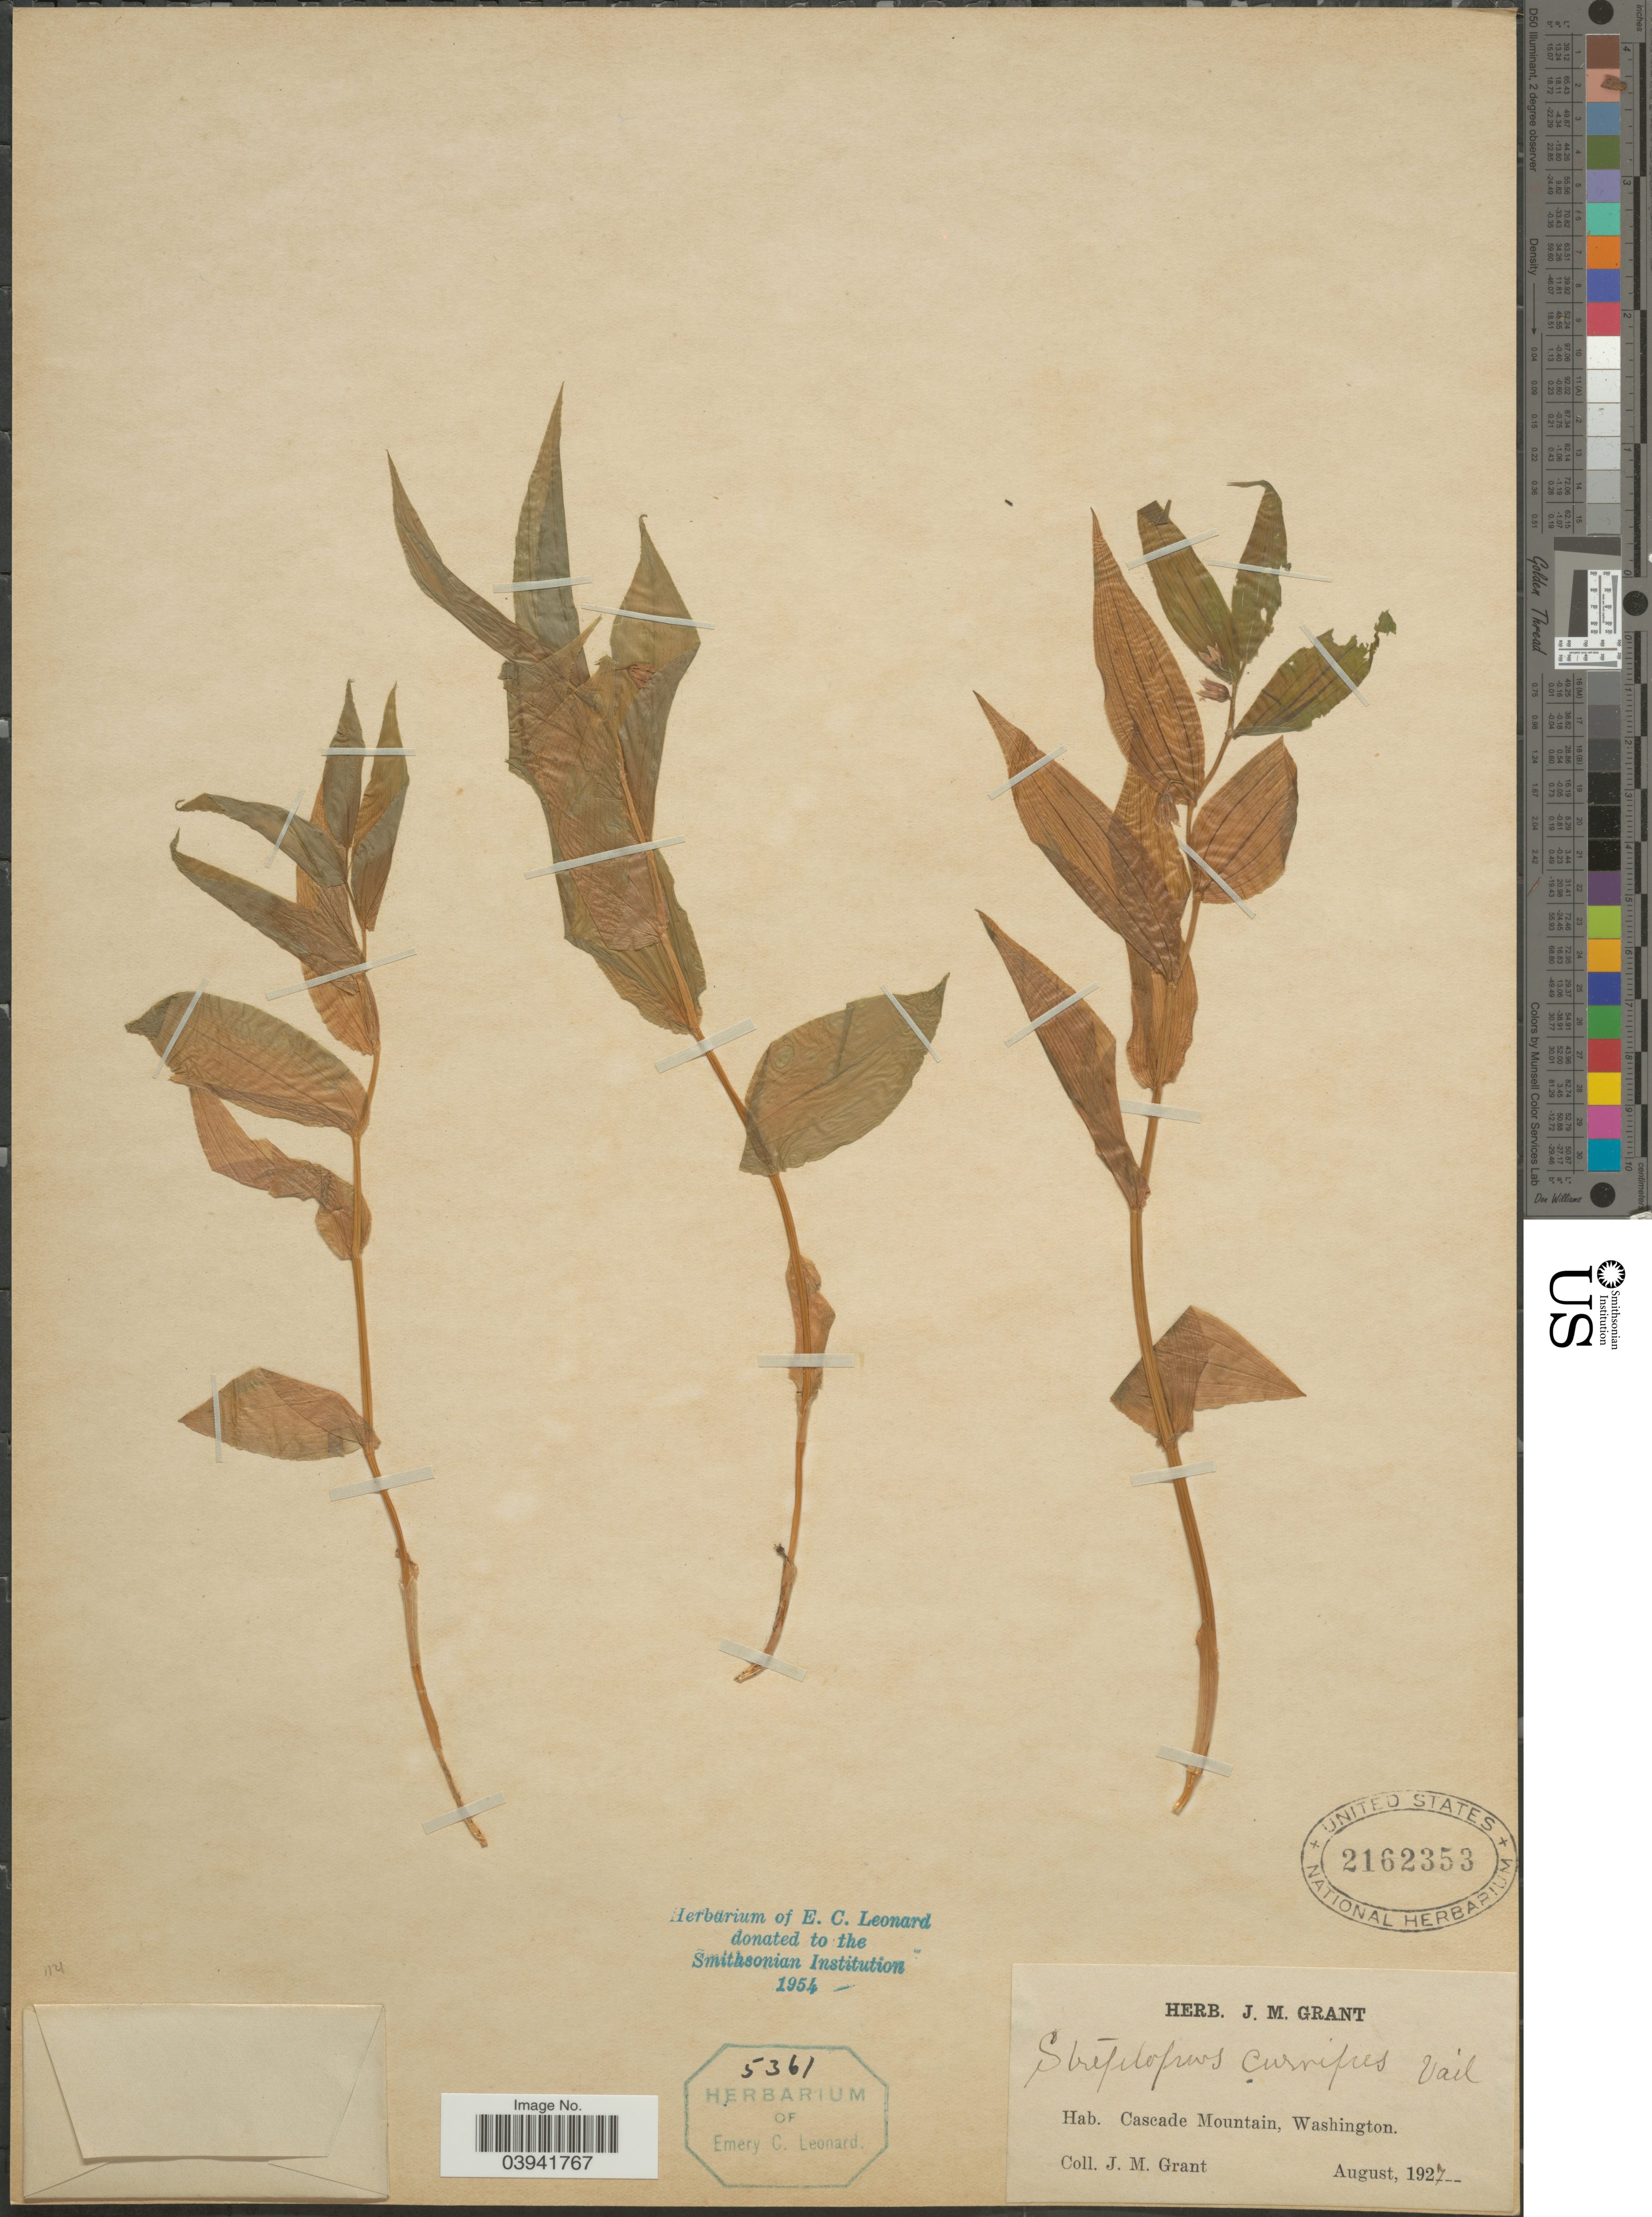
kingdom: Plantae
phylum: Tracheophyta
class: Liliopsida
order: Liliales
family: Liliaceae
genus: Streptopus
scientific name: Streptopus roseus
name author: Michx.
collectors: J. M. Grant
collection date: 1927-08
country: United States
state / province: Washington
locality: Cascade Mountain.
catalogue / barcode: US 2162353